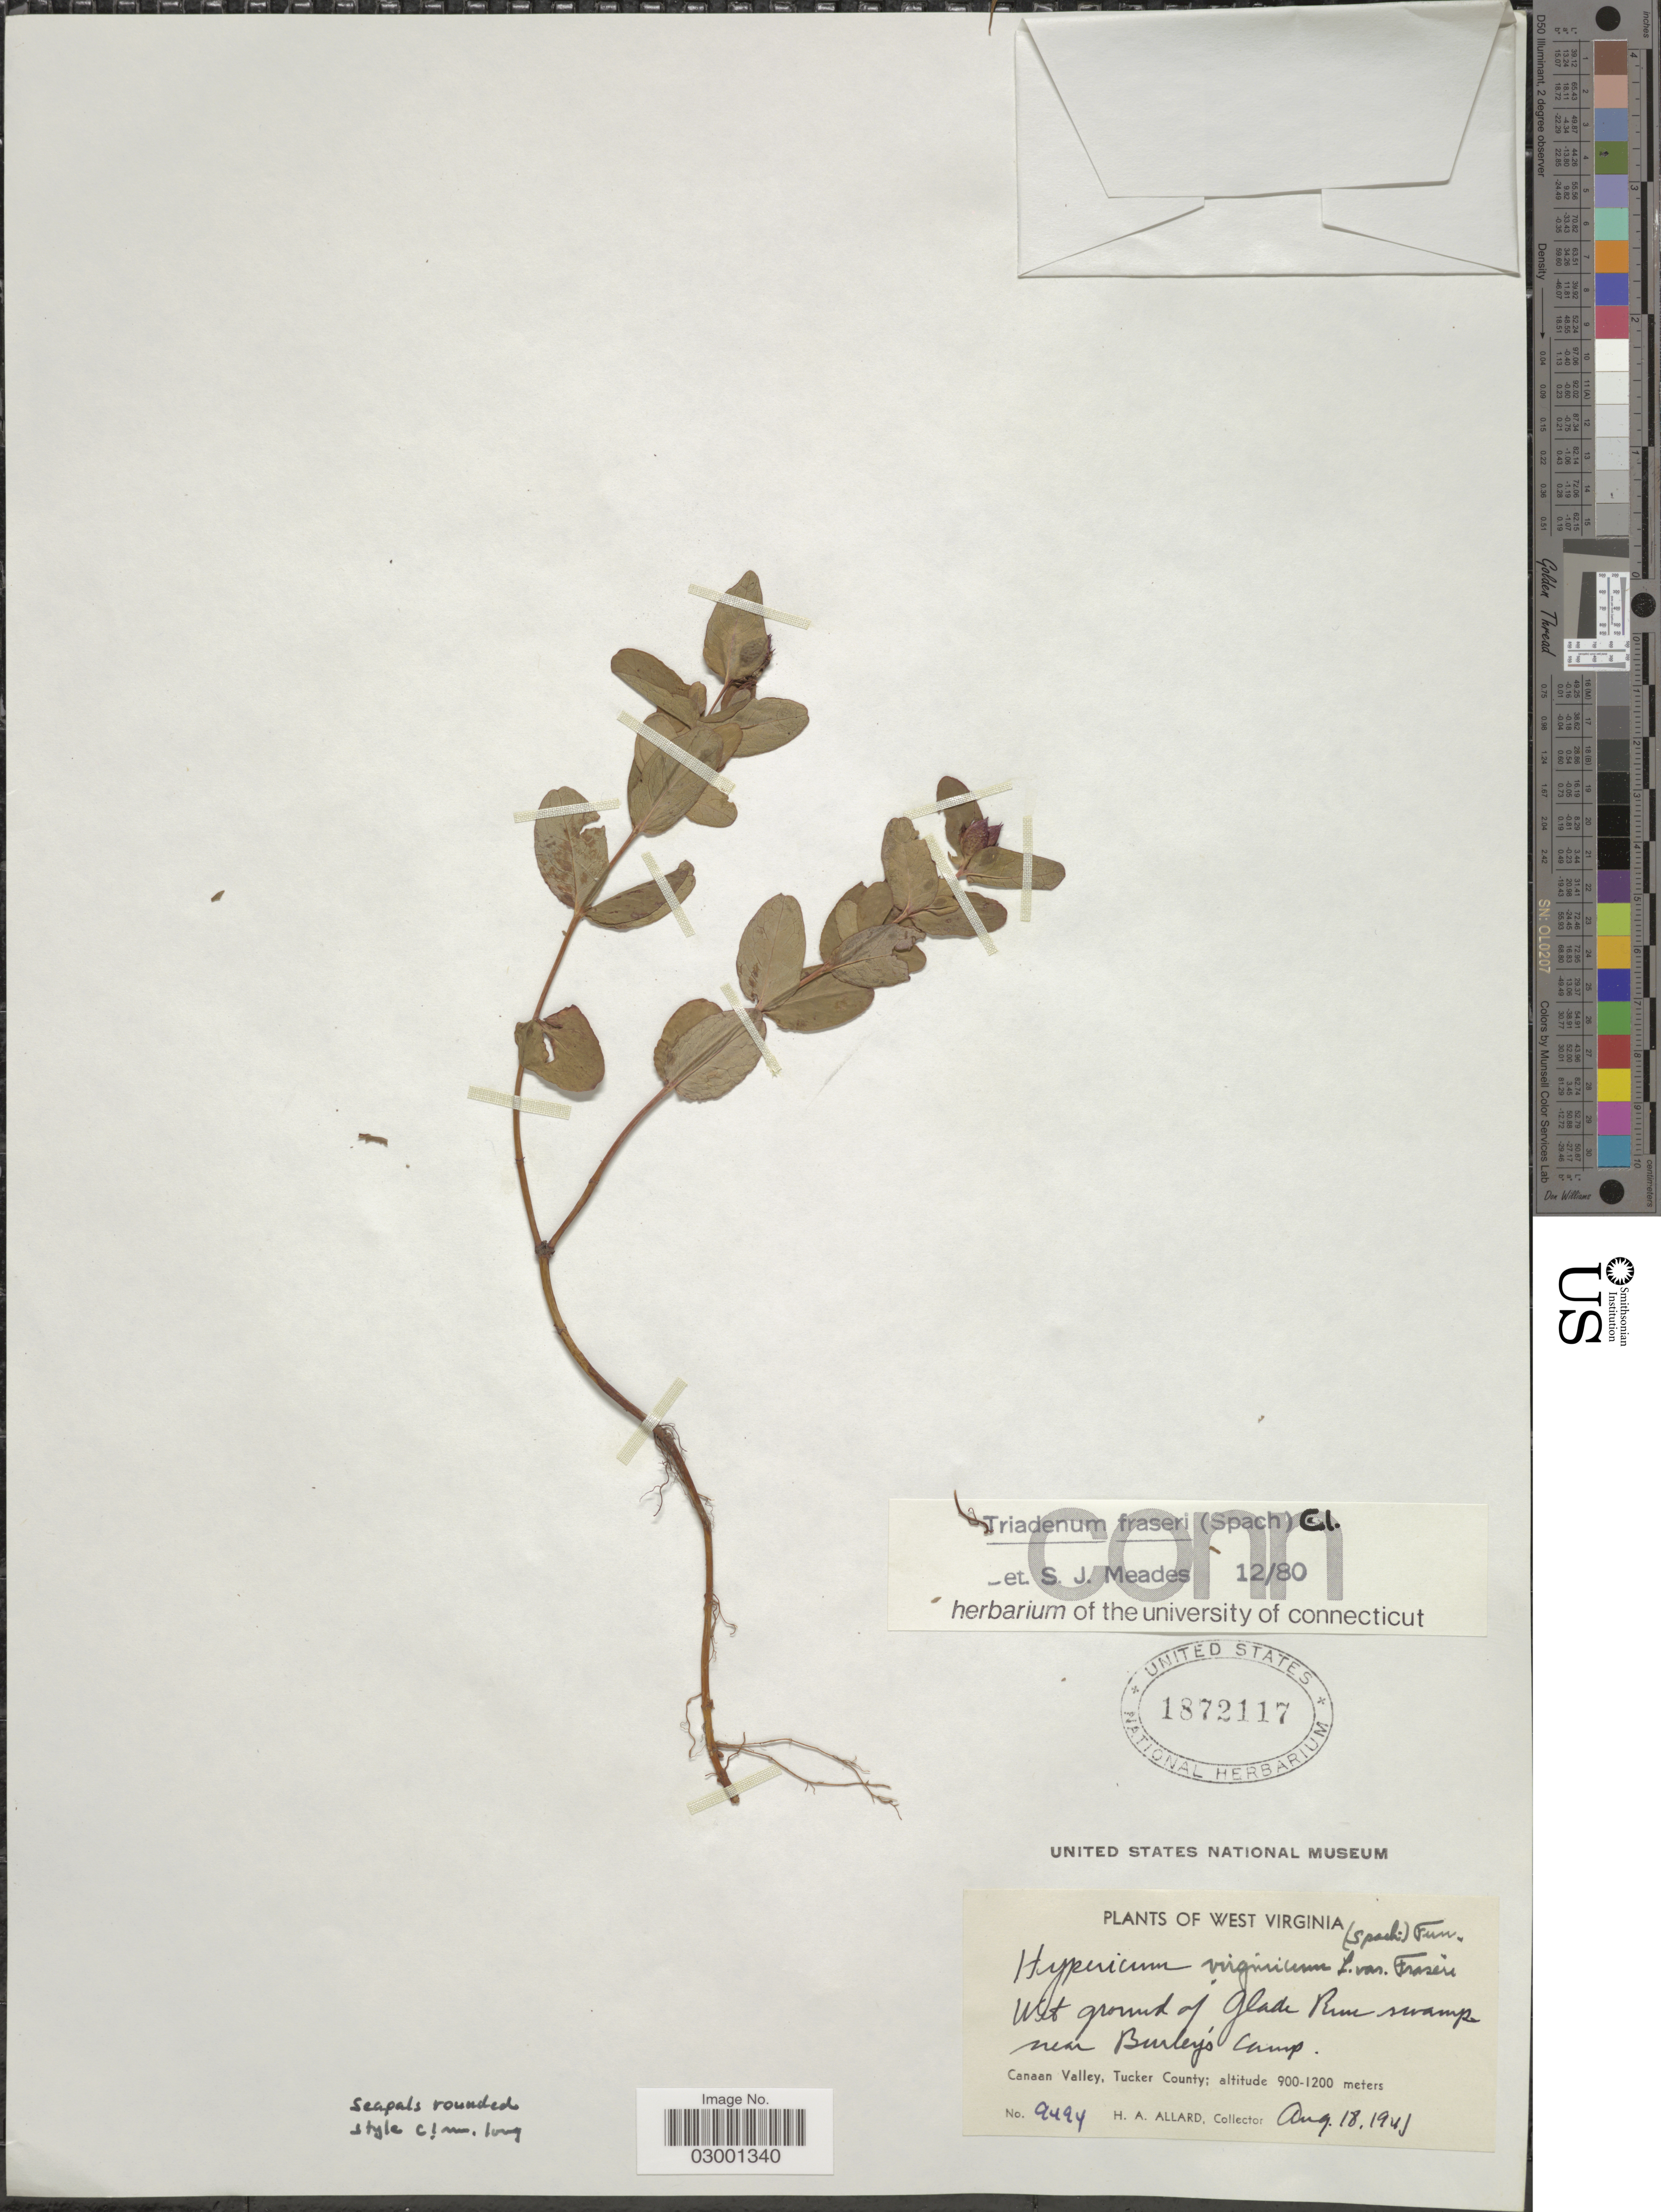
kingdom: Plantae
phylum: Tracheophyta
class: Magnoliopsida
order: Malpighiales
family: Hypericaceae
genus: Hypericum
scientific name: Hypericum fraseri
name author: Steud.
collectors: H. A. Allard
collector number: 9494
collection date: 1943-08-18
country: United States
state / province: West Virginia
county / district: Tucker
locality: Wet ground of Glade RUn swamp near Burley's Camp. Canaan Valley, Tucker County.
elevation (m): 900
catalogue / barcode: US 1872117